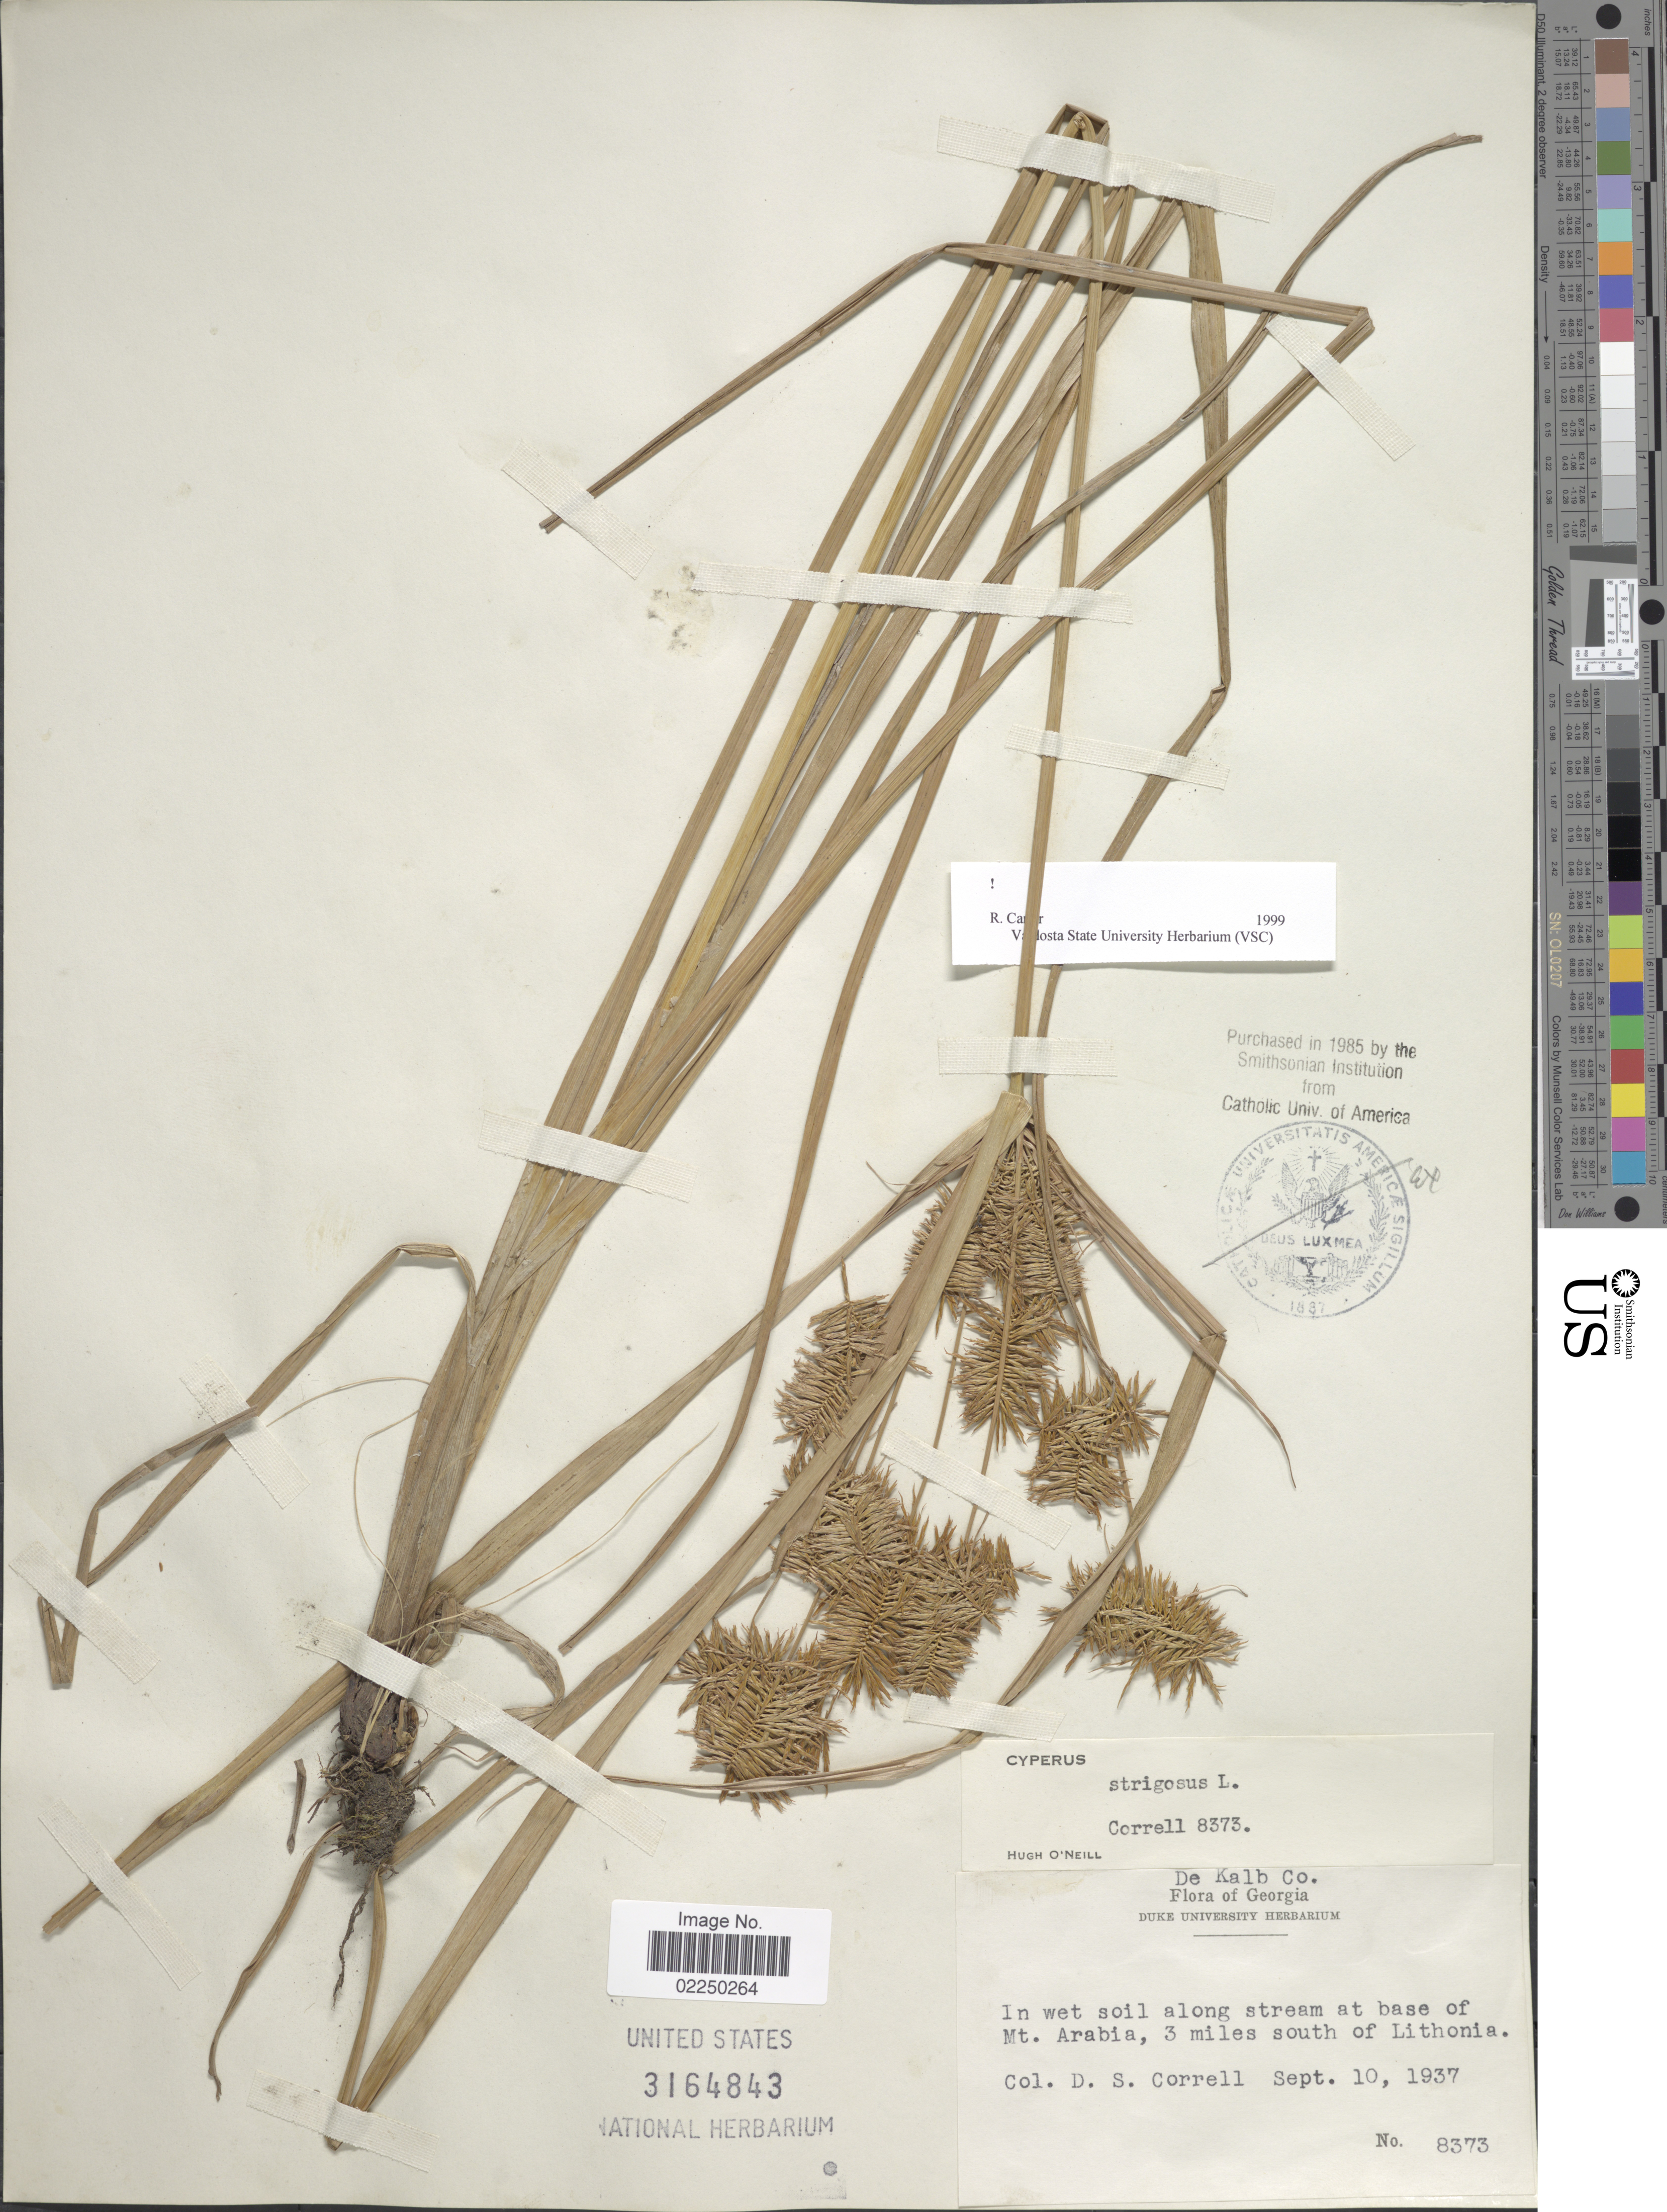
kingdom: Plantae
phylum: Tracheophyta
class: Liliopsida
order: Poales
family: Cyperaceae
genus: Cyperus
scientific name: Cyperus strigosus L.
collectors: D. S. Correll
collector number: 8373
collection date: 1937-09-10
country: United States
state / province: Georgia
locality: De Kalb Co., in wet soil along stream at base of Mt. Arabia, 3 miles south of Lithonia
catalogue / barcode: US 3164843